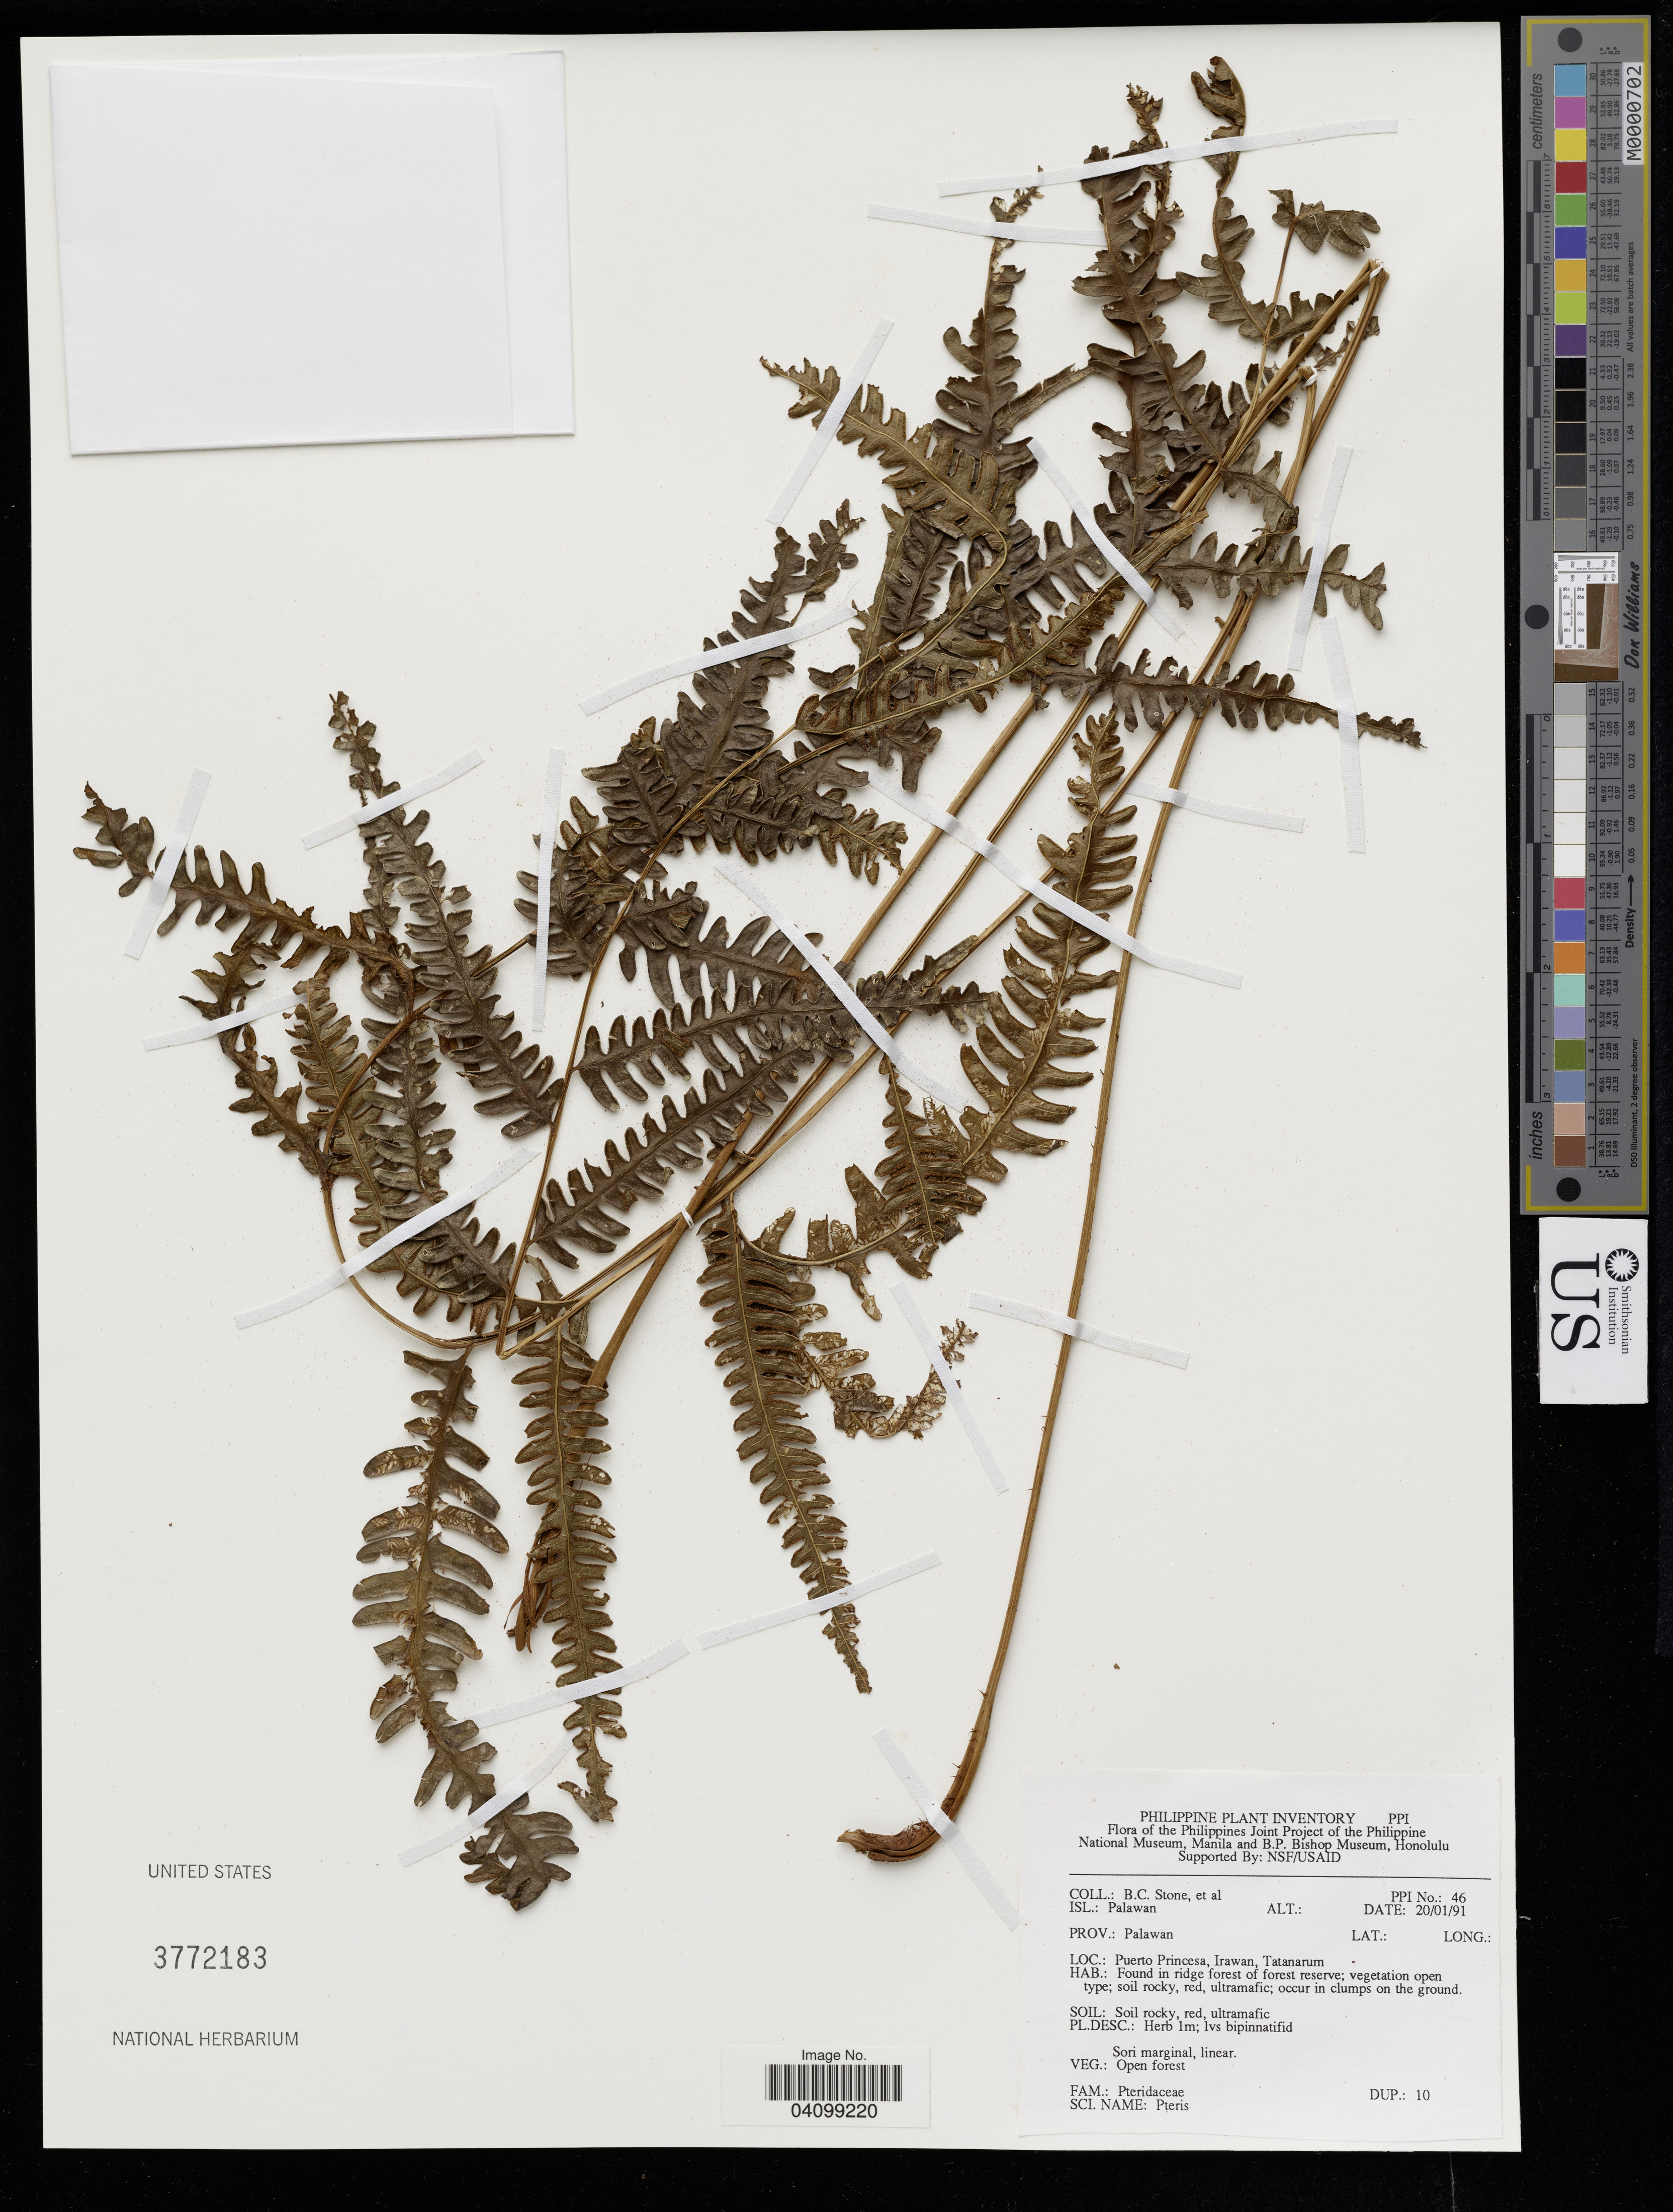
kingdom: Plantae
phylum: Tracheophyta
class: Polypodiopsida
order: Polypodiales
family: Pteridaceae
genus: Pteris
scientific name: Pteris sp.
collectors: B. C. Stone & et al.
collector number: PPI No.: 46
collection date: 1991-04-20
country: Philippines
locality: Isl.: Palawan, Prov.: Palawan, Puerto Princesa, Irawan, Tatanarum.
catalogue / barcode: US 3772183